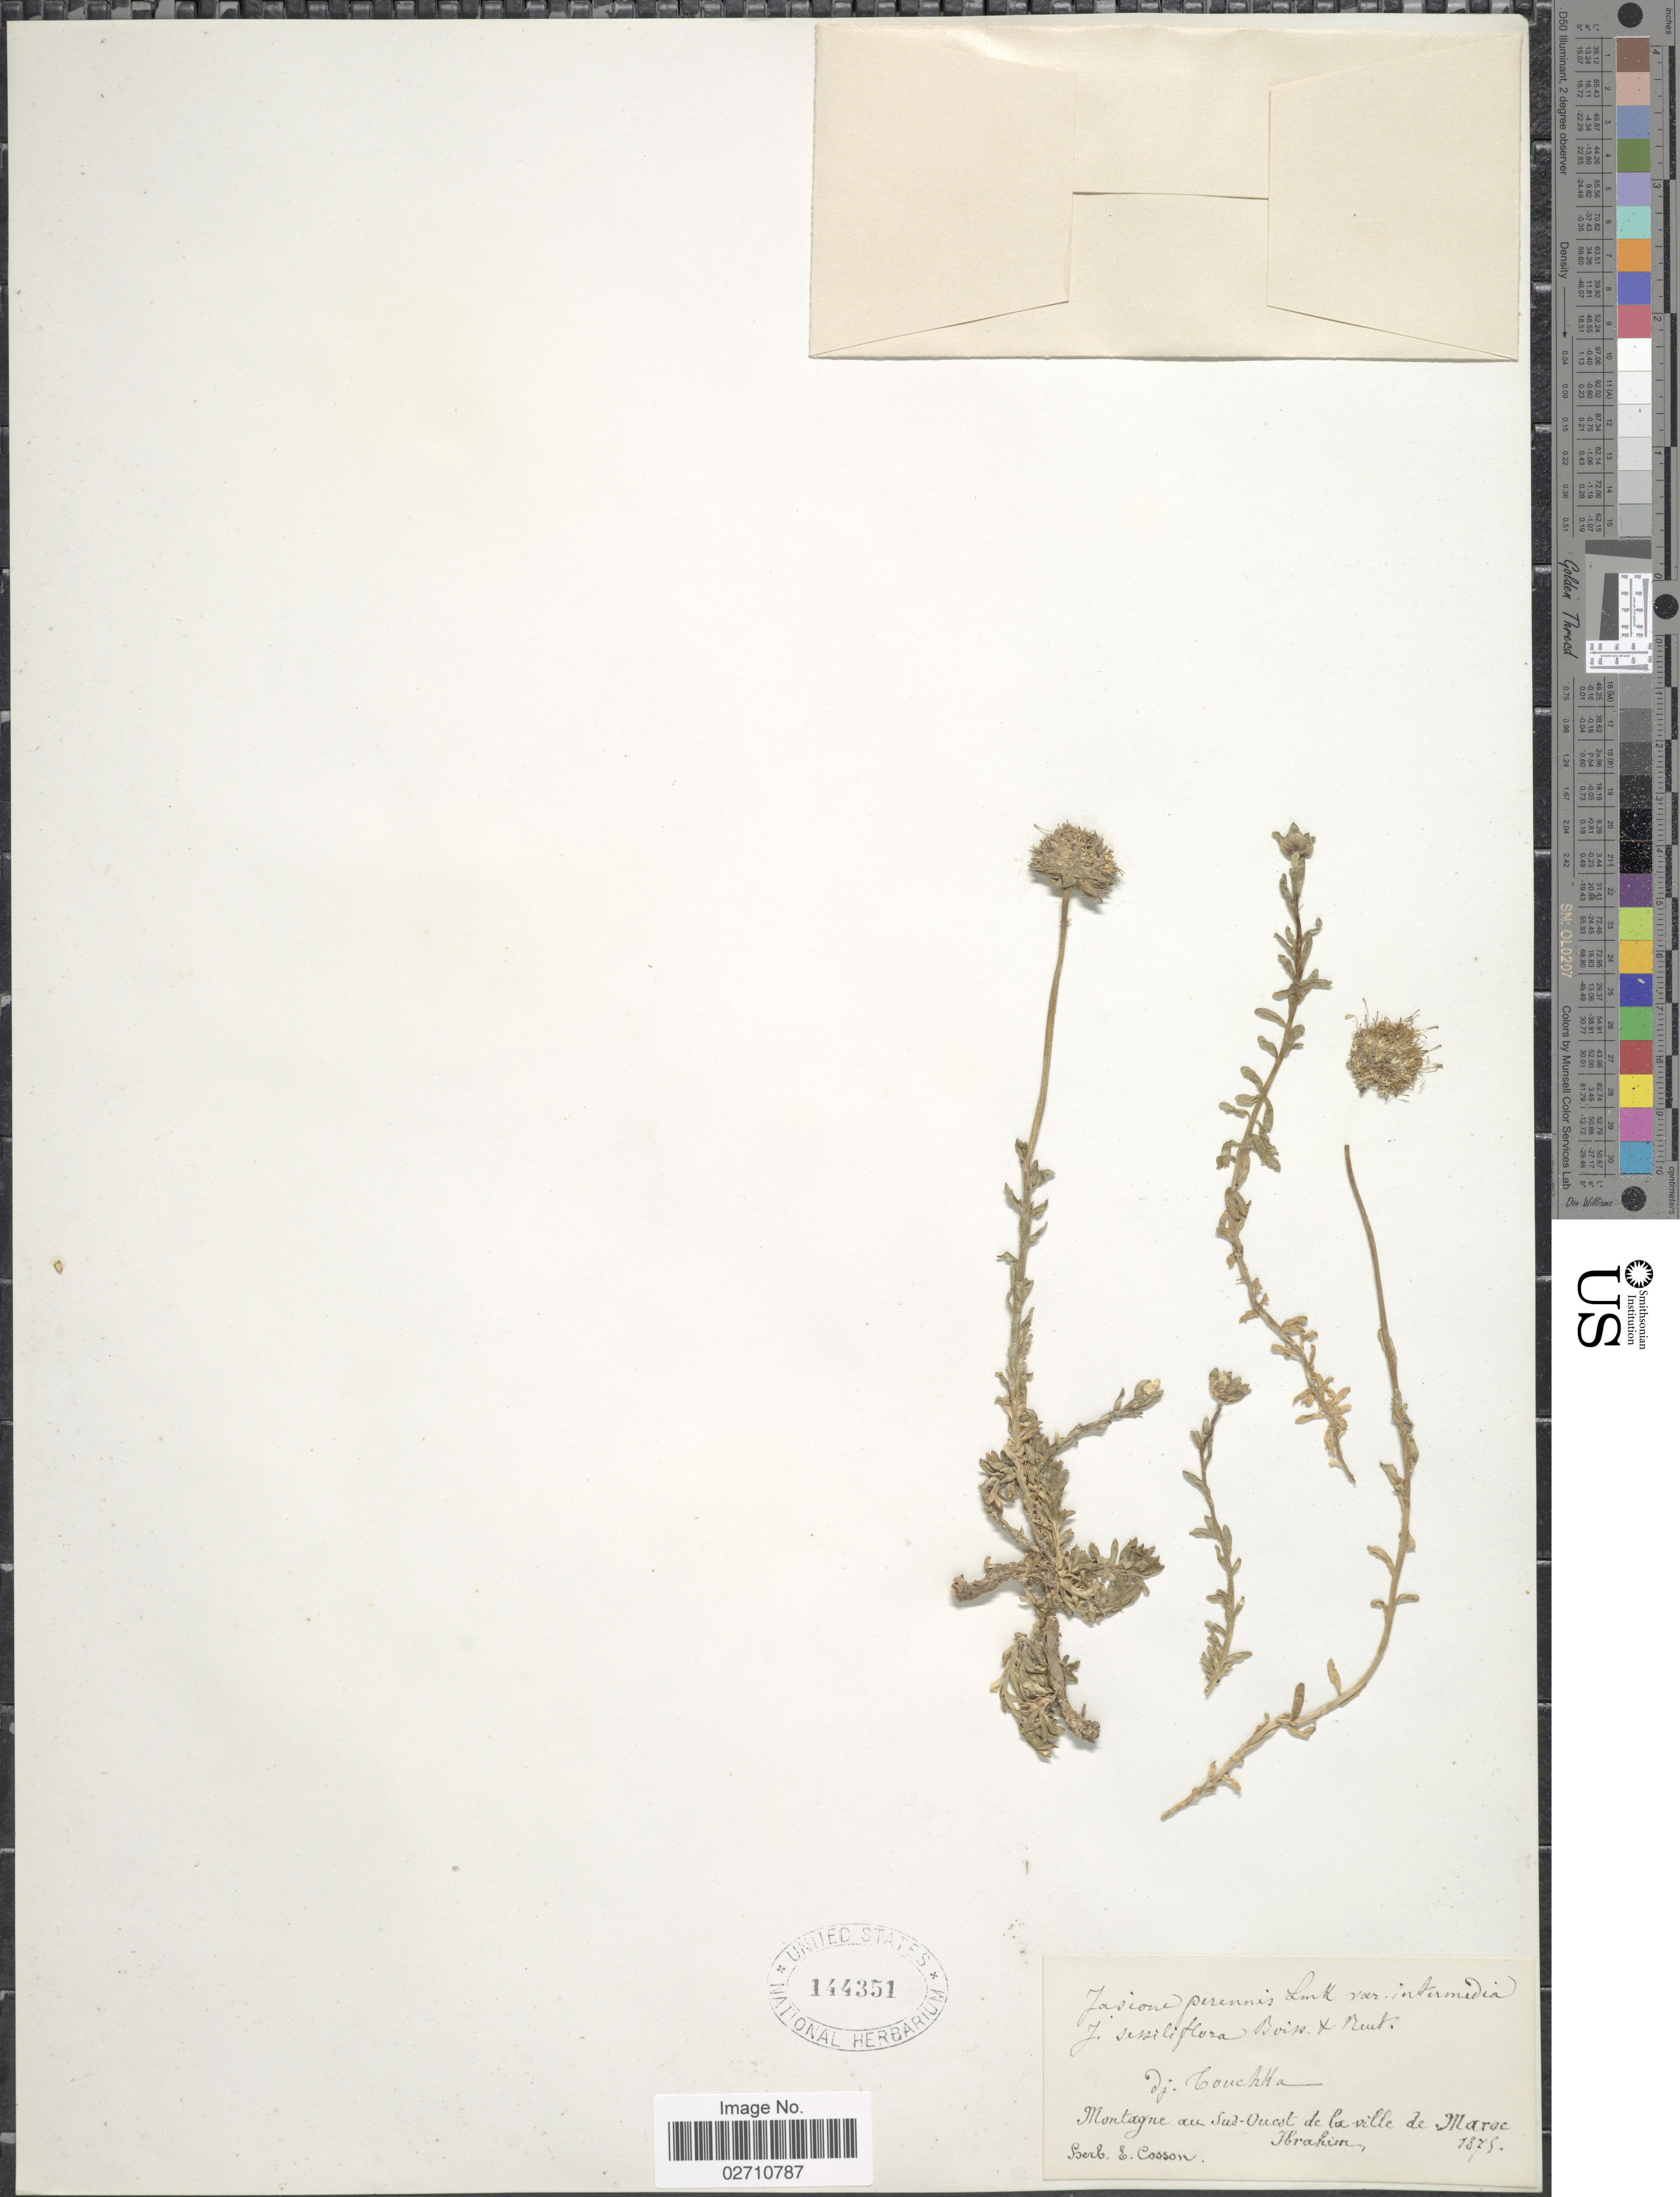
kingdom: Plantae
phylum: Tracheophyta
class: Magnoliopsida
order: Asterales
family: Campanulaceae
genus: Jasione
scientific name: Jasione perennis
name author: (L. f.) Lam.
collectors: -. Ibrahim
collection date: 1875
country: Morocco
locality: Montagne au Sud-Ouest de la ville de Maroc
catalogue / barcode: US 144351